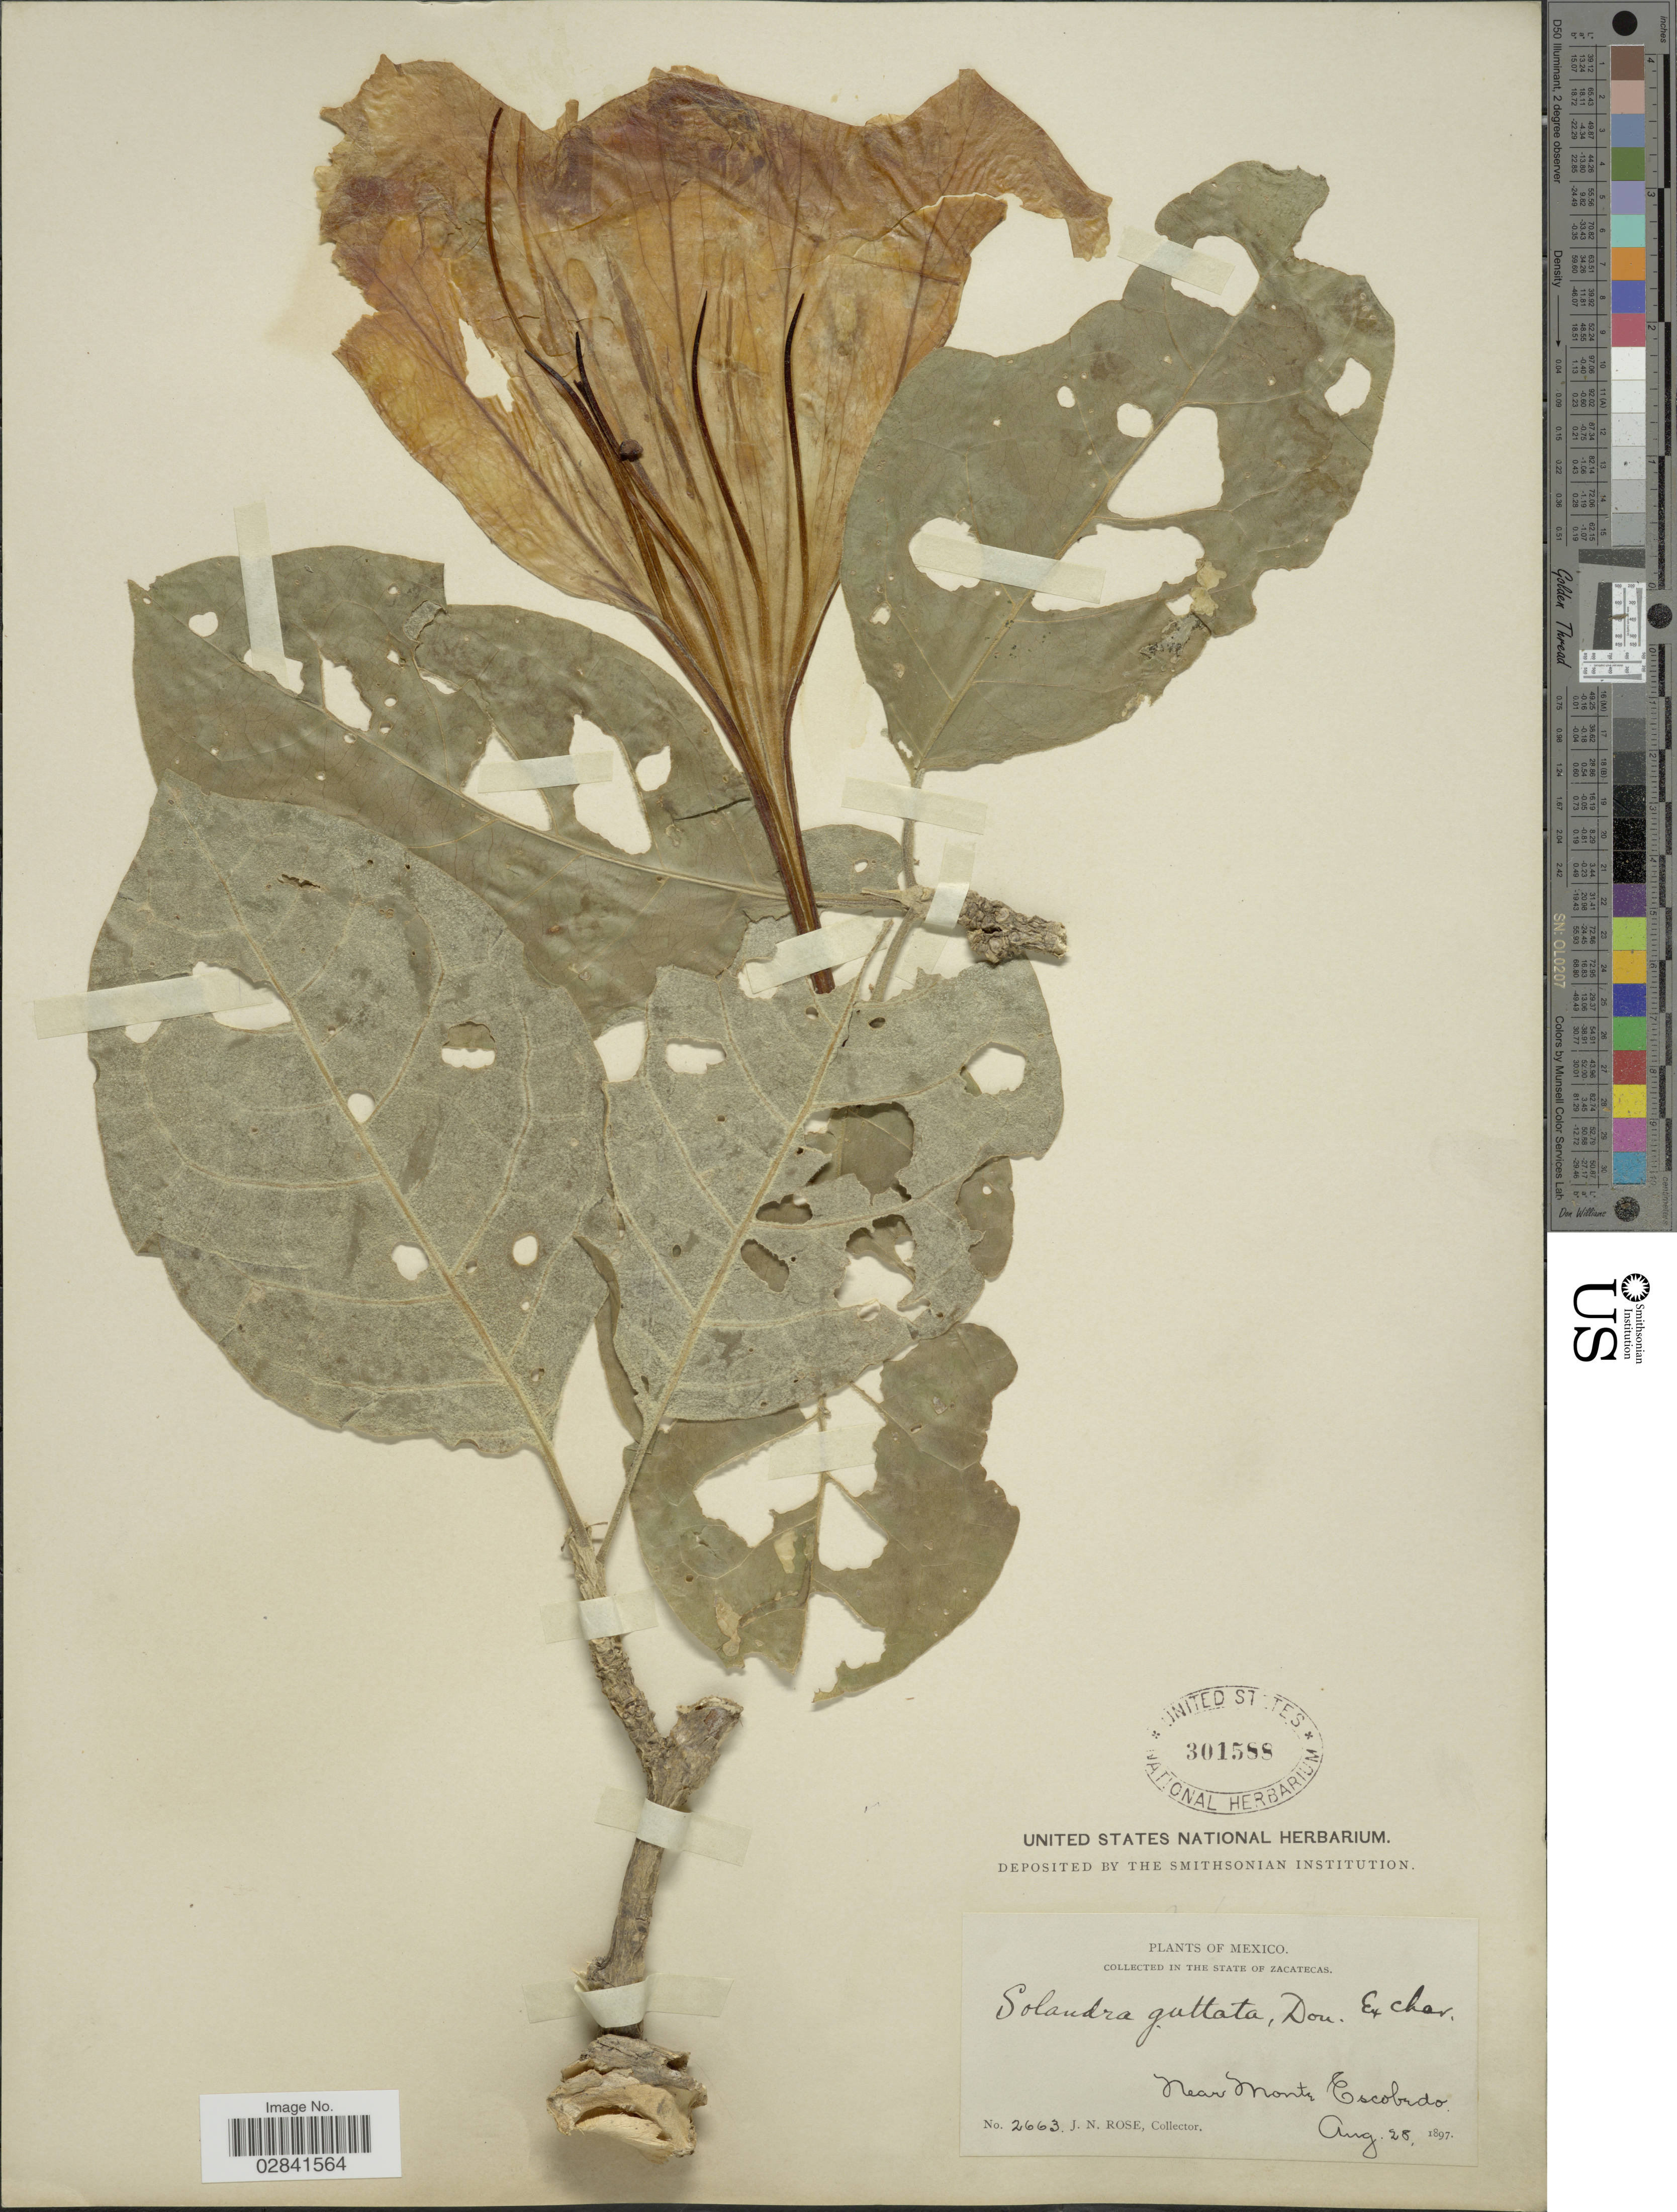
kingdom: Plantae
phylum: Tracheophyta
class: Magnoliopsida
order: Solanales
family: Solanaceae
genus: Solandra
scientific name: Solandra guttata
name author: D. Don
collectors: J. N. Rose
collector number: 2663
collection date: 1897-08-25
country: Mexico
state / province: Zacatecas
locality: Near Monte Escobedo.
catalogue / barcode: US 301588